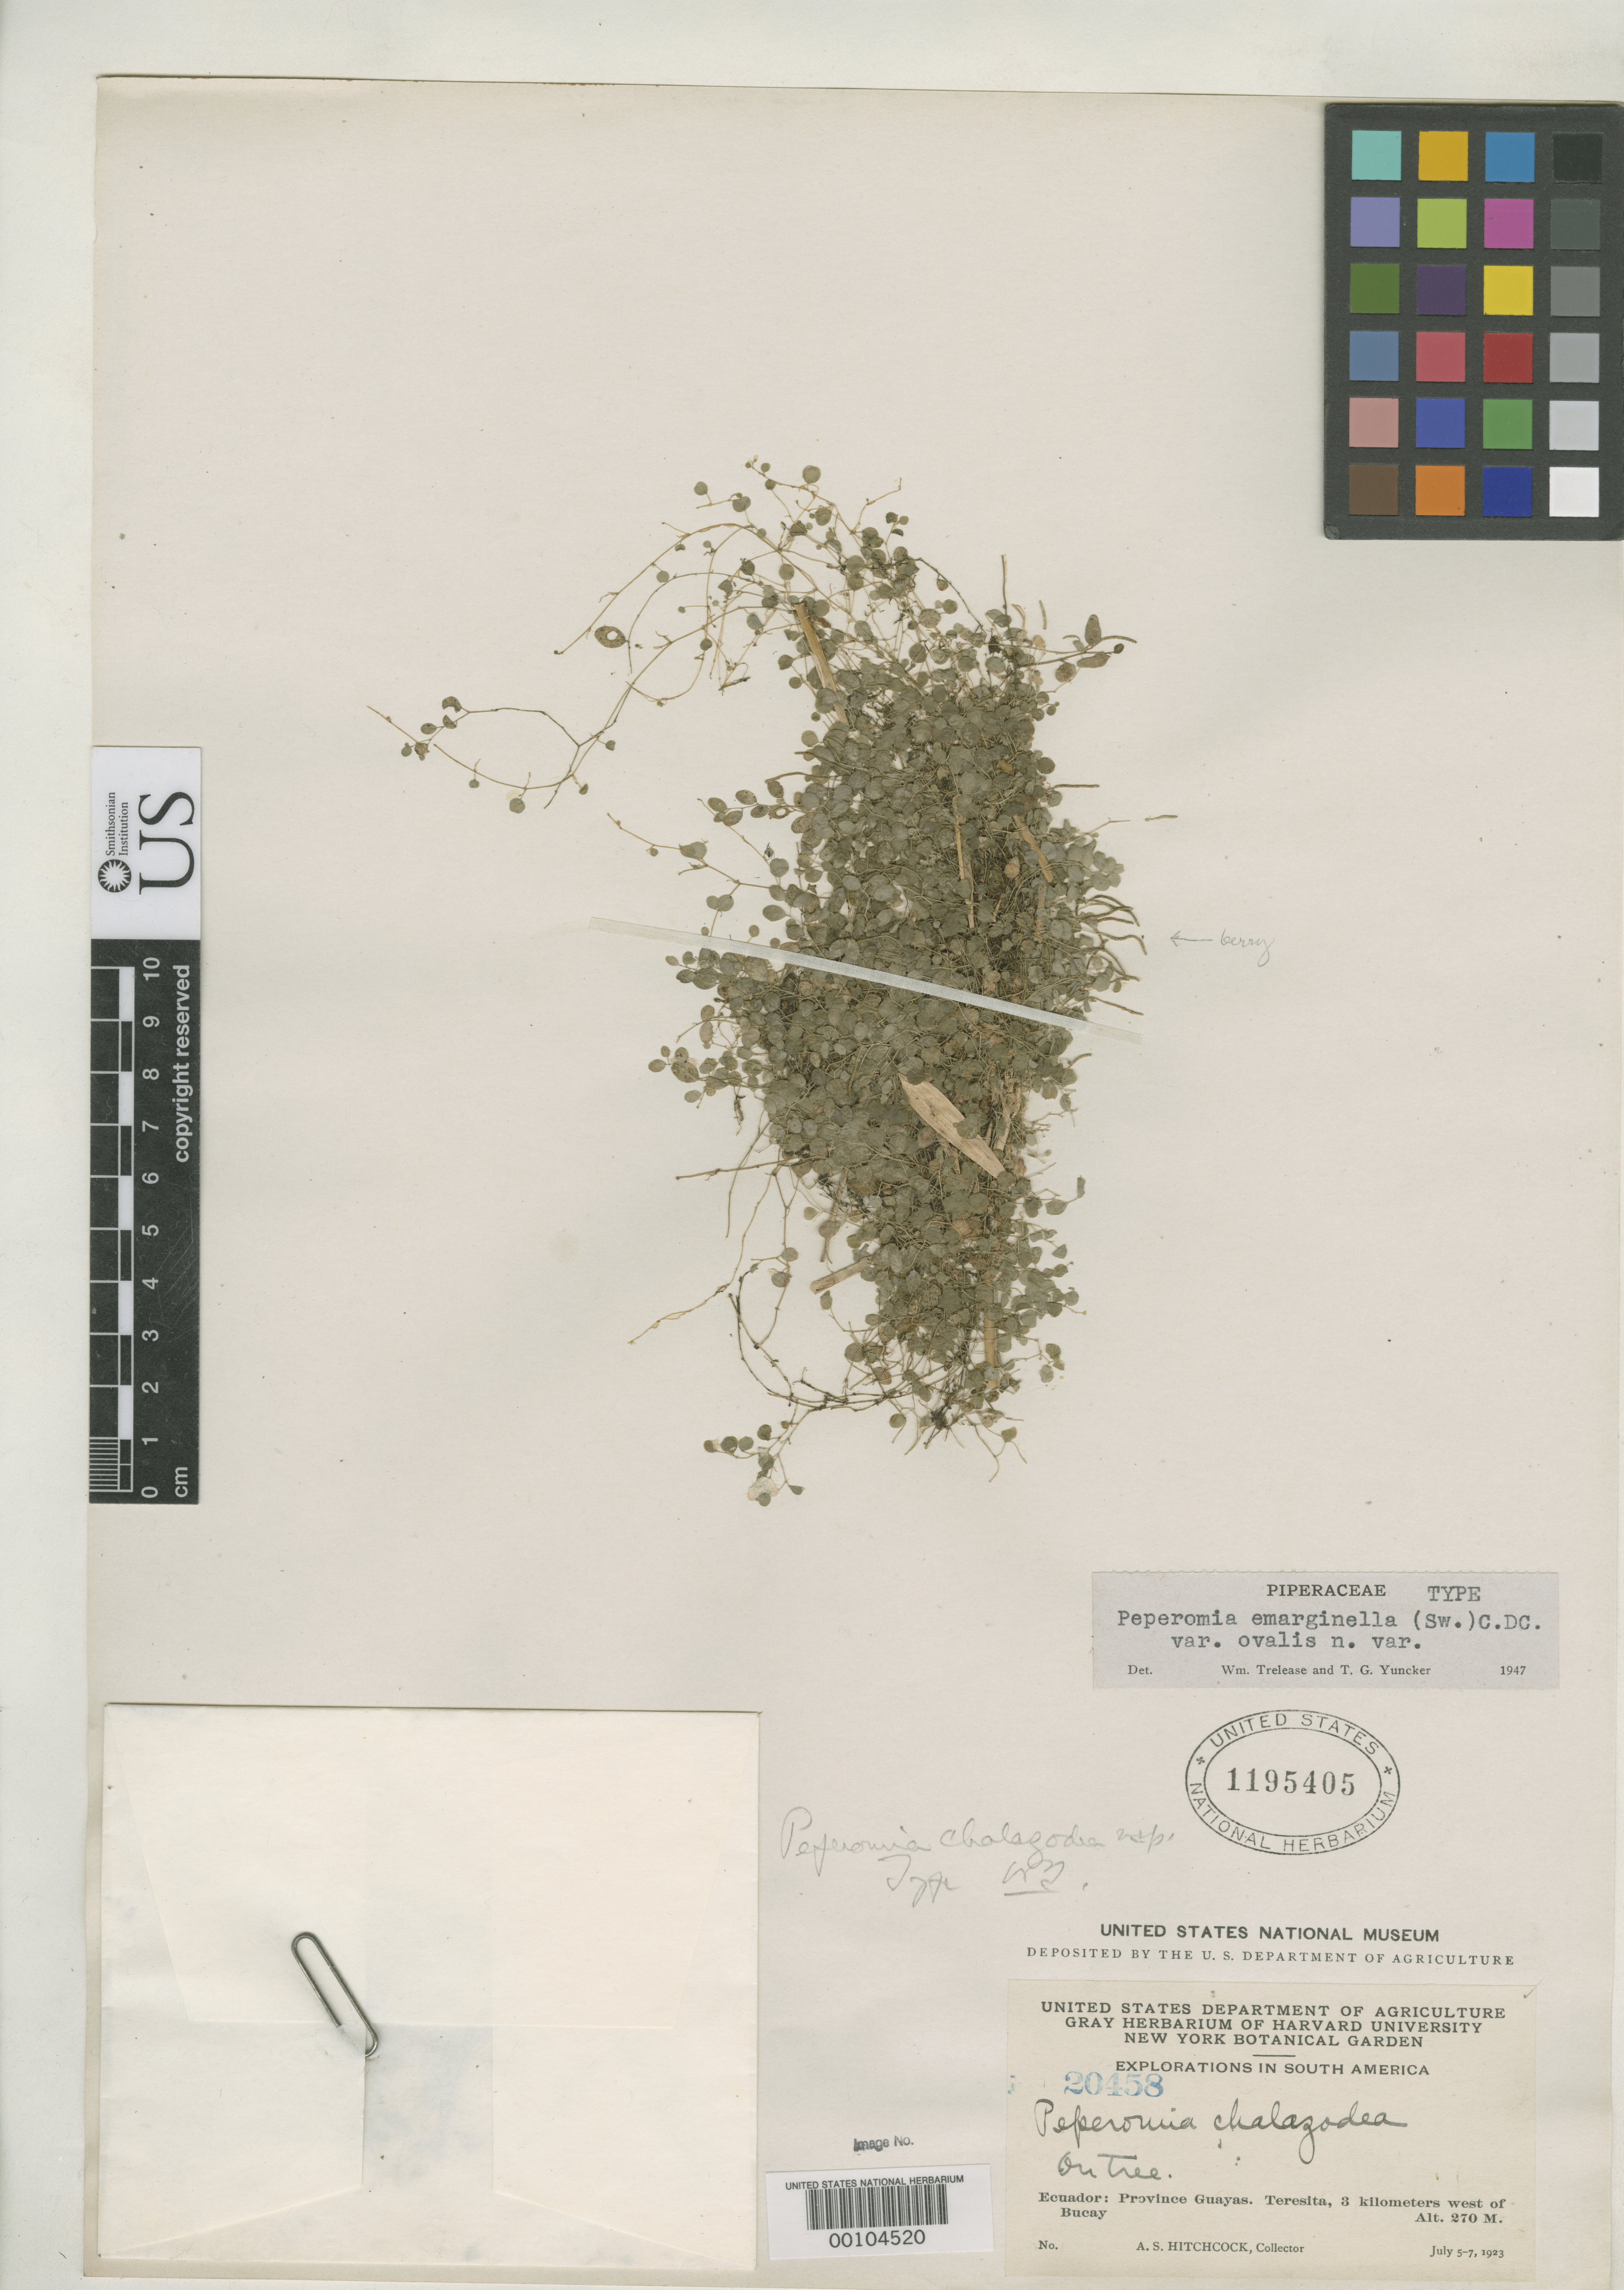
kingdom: Plantae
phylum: Tracheophyta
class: Magnoliopsida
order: Piperales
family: Piperaceae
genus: Peperomia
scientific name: Peperomia emarginella var. ovalis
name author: Trel. & Yunck.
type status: Holotype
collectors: A. S. Hitchcock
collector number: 20458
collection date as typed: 05 Jul 1923 to 07 Jul 1923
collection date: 1923-07-05/1923-07-07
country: Ecuador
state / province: Guayas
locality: Teresita, 3 km. W of Bucay.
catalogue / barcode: US 1195405